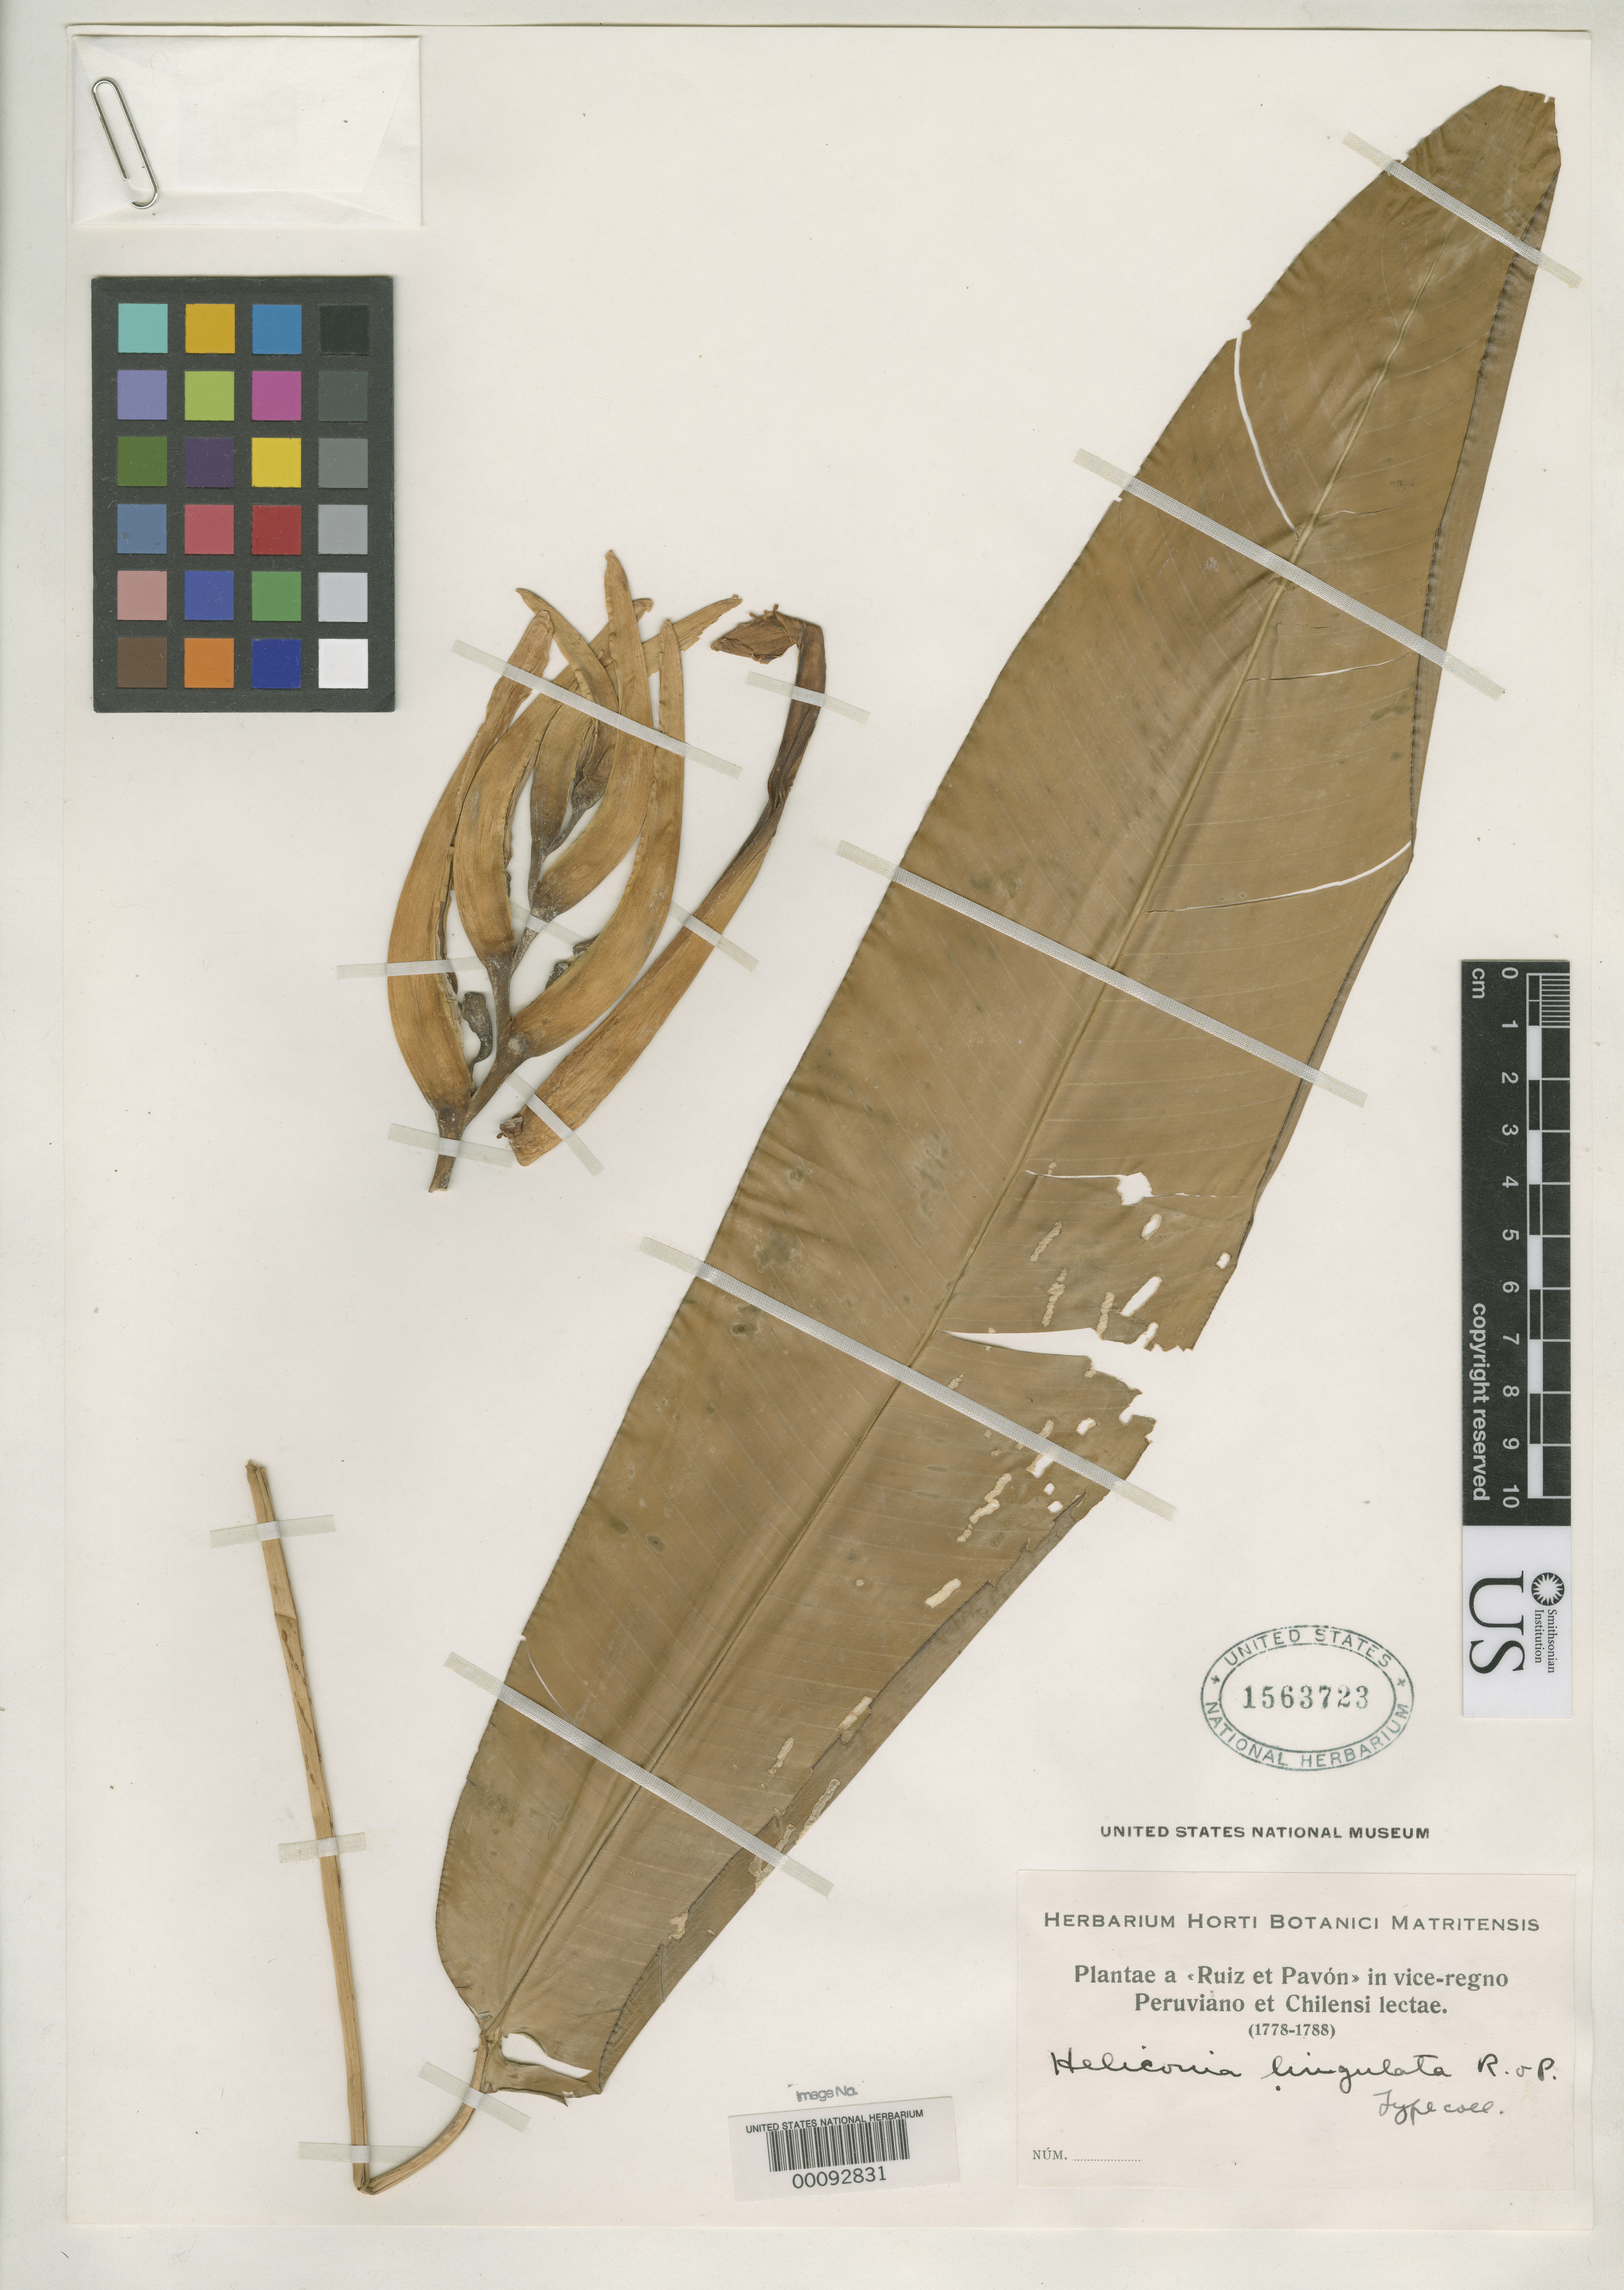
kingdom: Plantae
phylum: Tracheophyta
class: Liliopsida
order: Zingiberales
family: Heliconiaceae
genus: Heliconia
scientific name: Heliconia lingulata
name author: Ruiz & Pav.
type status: Type Fragment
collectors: H. Ruiz López & J. A. Pavón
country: Peru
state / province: San Martín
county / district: Mariscal Cáceres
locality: Rio Huallaga, margen Derecha del; Balsa Probana; dtto. Tocache Nuevo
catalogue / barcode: US 1563723